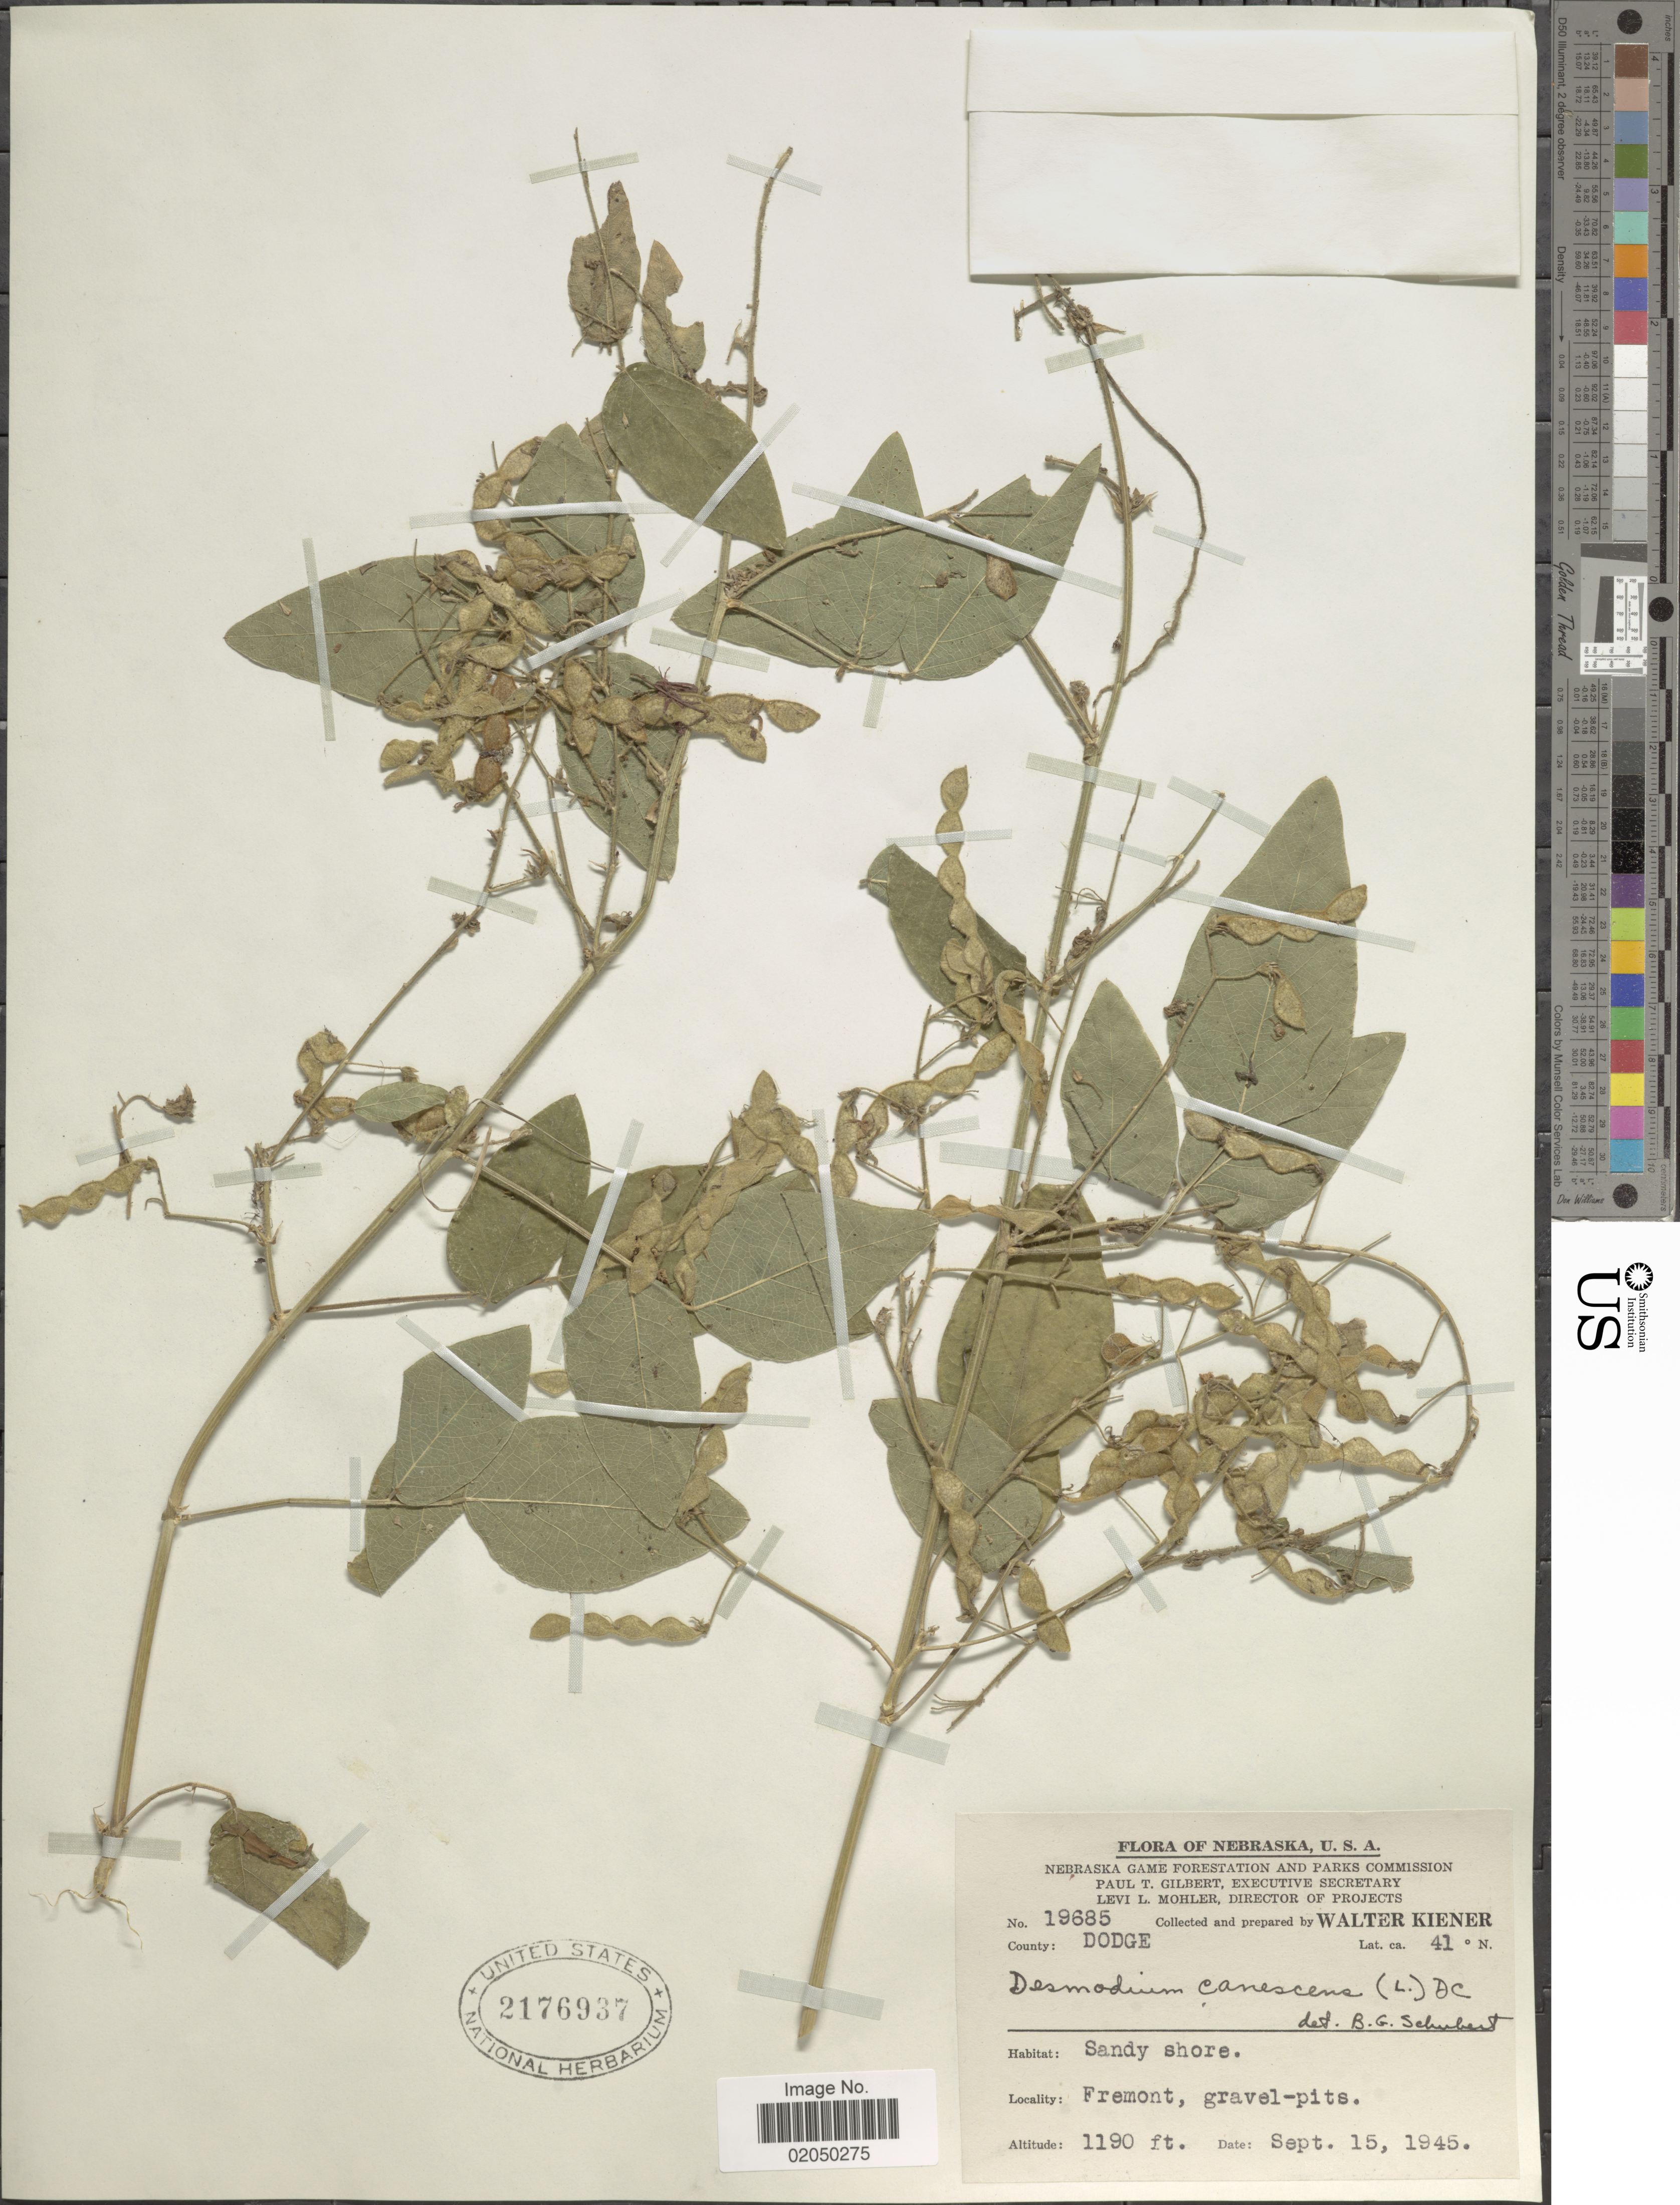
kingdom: Plantae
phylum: Tracheophyta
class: Magnoliopsida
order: Fabales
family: Fabaceae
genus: Desmodium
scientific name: Desmodium canescens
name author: (L.) DC.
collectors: W. Kiener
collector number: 19685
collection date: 1945-09-15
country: United States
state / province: Nebraska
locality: County: Dodge, Fremont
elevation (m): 363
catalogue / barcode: US 2176937